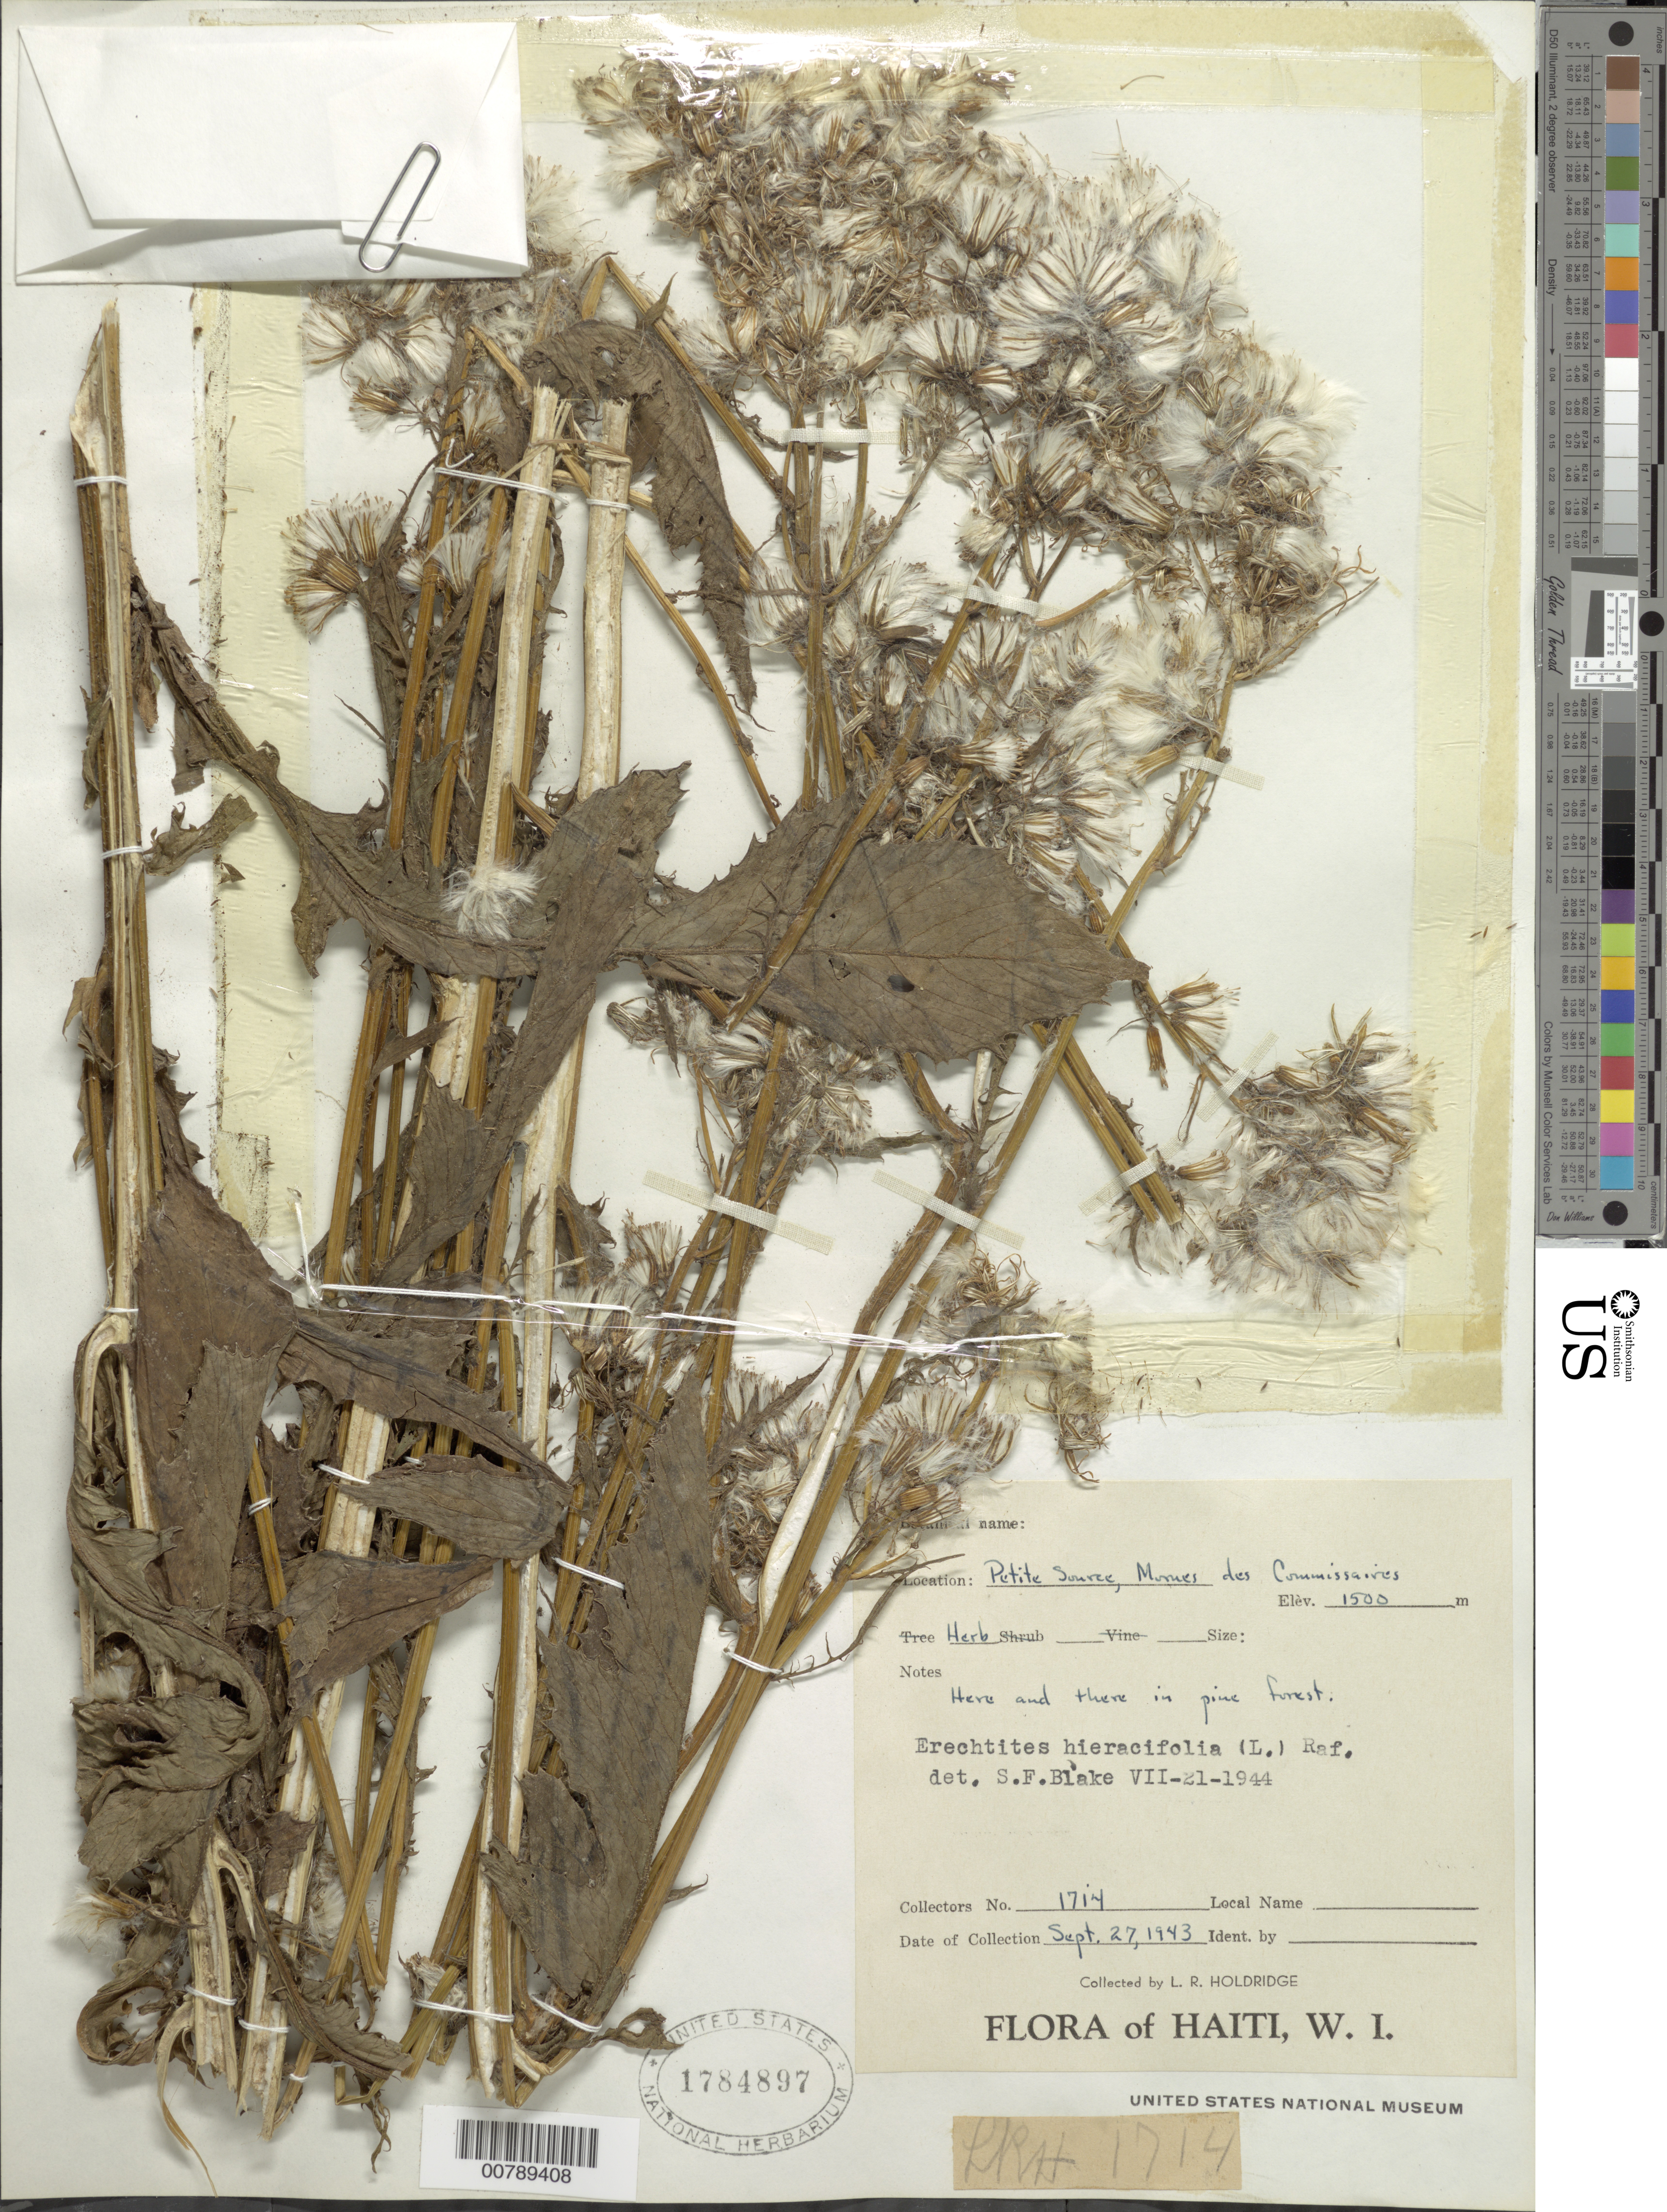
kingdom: Plantae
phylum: Tracheophyta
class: Magnoliopsida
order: Asterales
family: Asteraceae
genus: Erechtites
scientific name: Erechtites hieraciifolius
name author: (L.) Raf. ex DC.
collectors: L. Holdridge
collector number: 1714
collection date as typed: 27 Sep 1943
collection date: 1943-09-27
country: Haiti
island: Hispaniola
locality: Petite Source, Mornes des Commissaires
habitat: Here and there in pine forest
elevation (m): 1500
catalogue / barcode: US 1784897